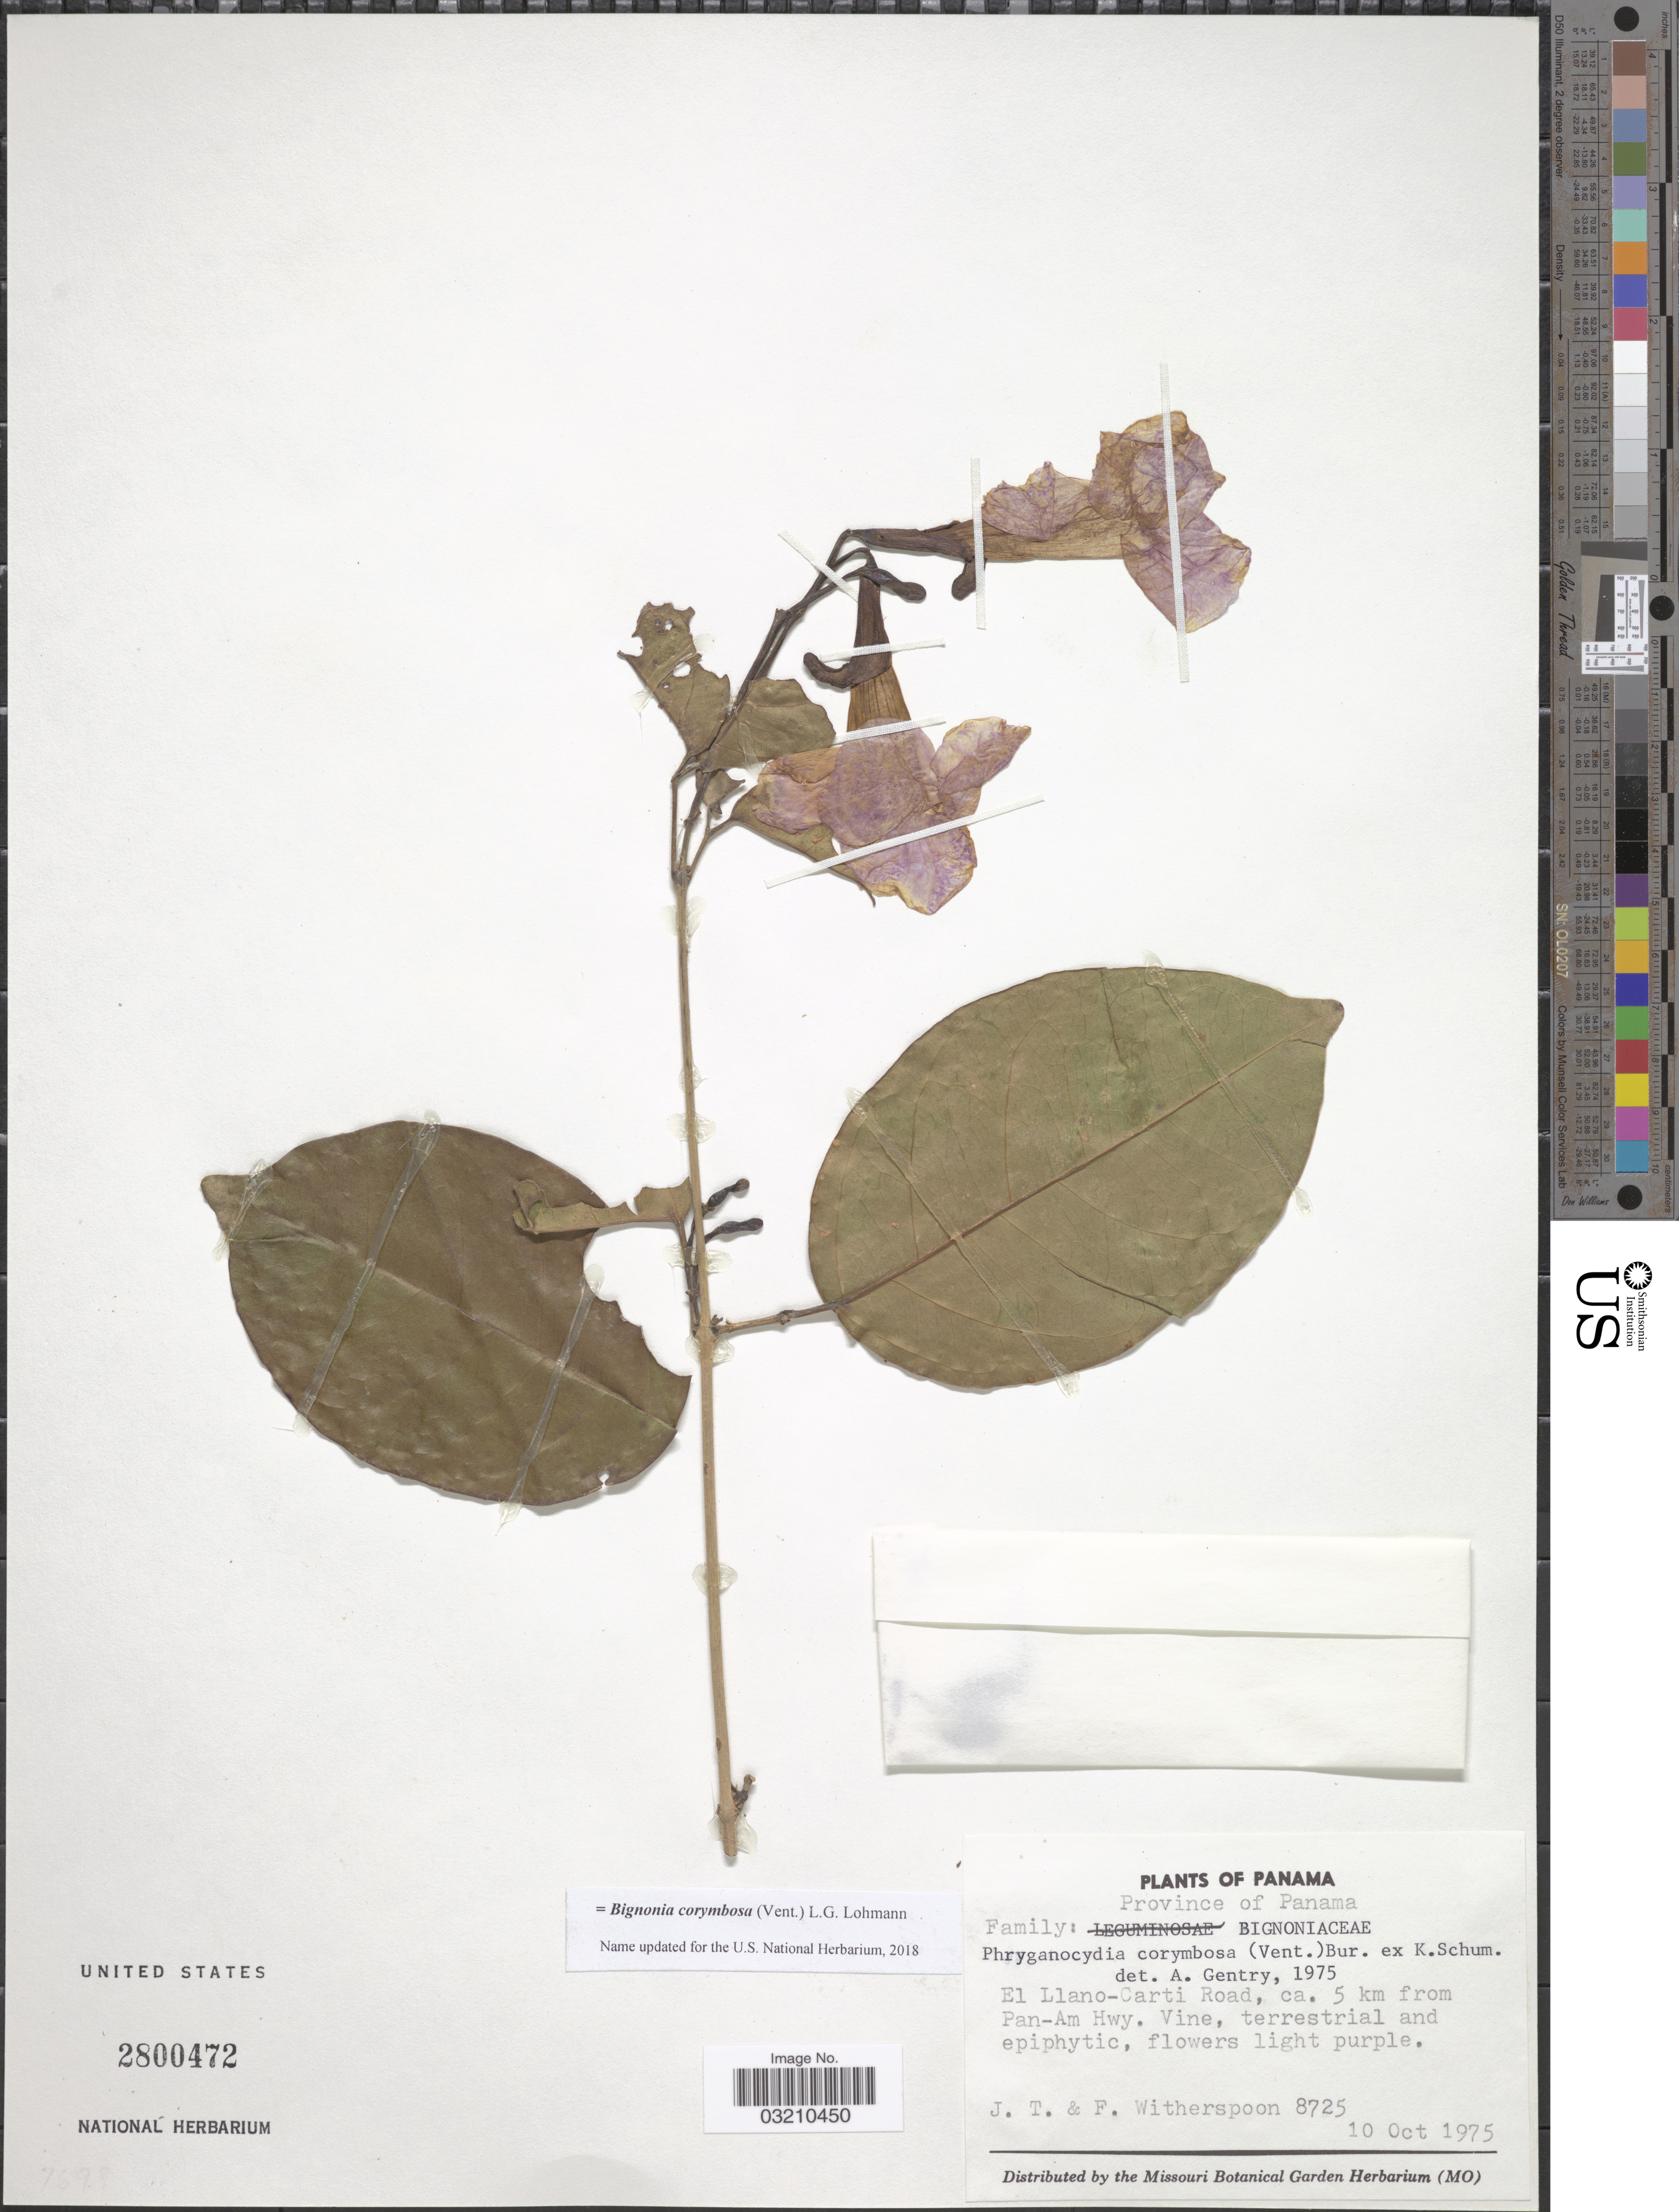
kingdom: Plantae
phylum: Tracheophyta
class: Magnoliopsida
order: Lamiales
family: Bignoniaceae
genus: Bignonia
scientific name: Bignonia corymbosa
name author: (Vent.) L.G. Lohmann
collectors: J. Witherspoon & F. Witherspoon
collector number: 8725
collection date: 1975-10-10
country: Panama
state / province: Panamá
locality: El Llano-Carti Road, ca. 5 km from Pan-Am Hwy.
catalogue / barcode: US 2800472